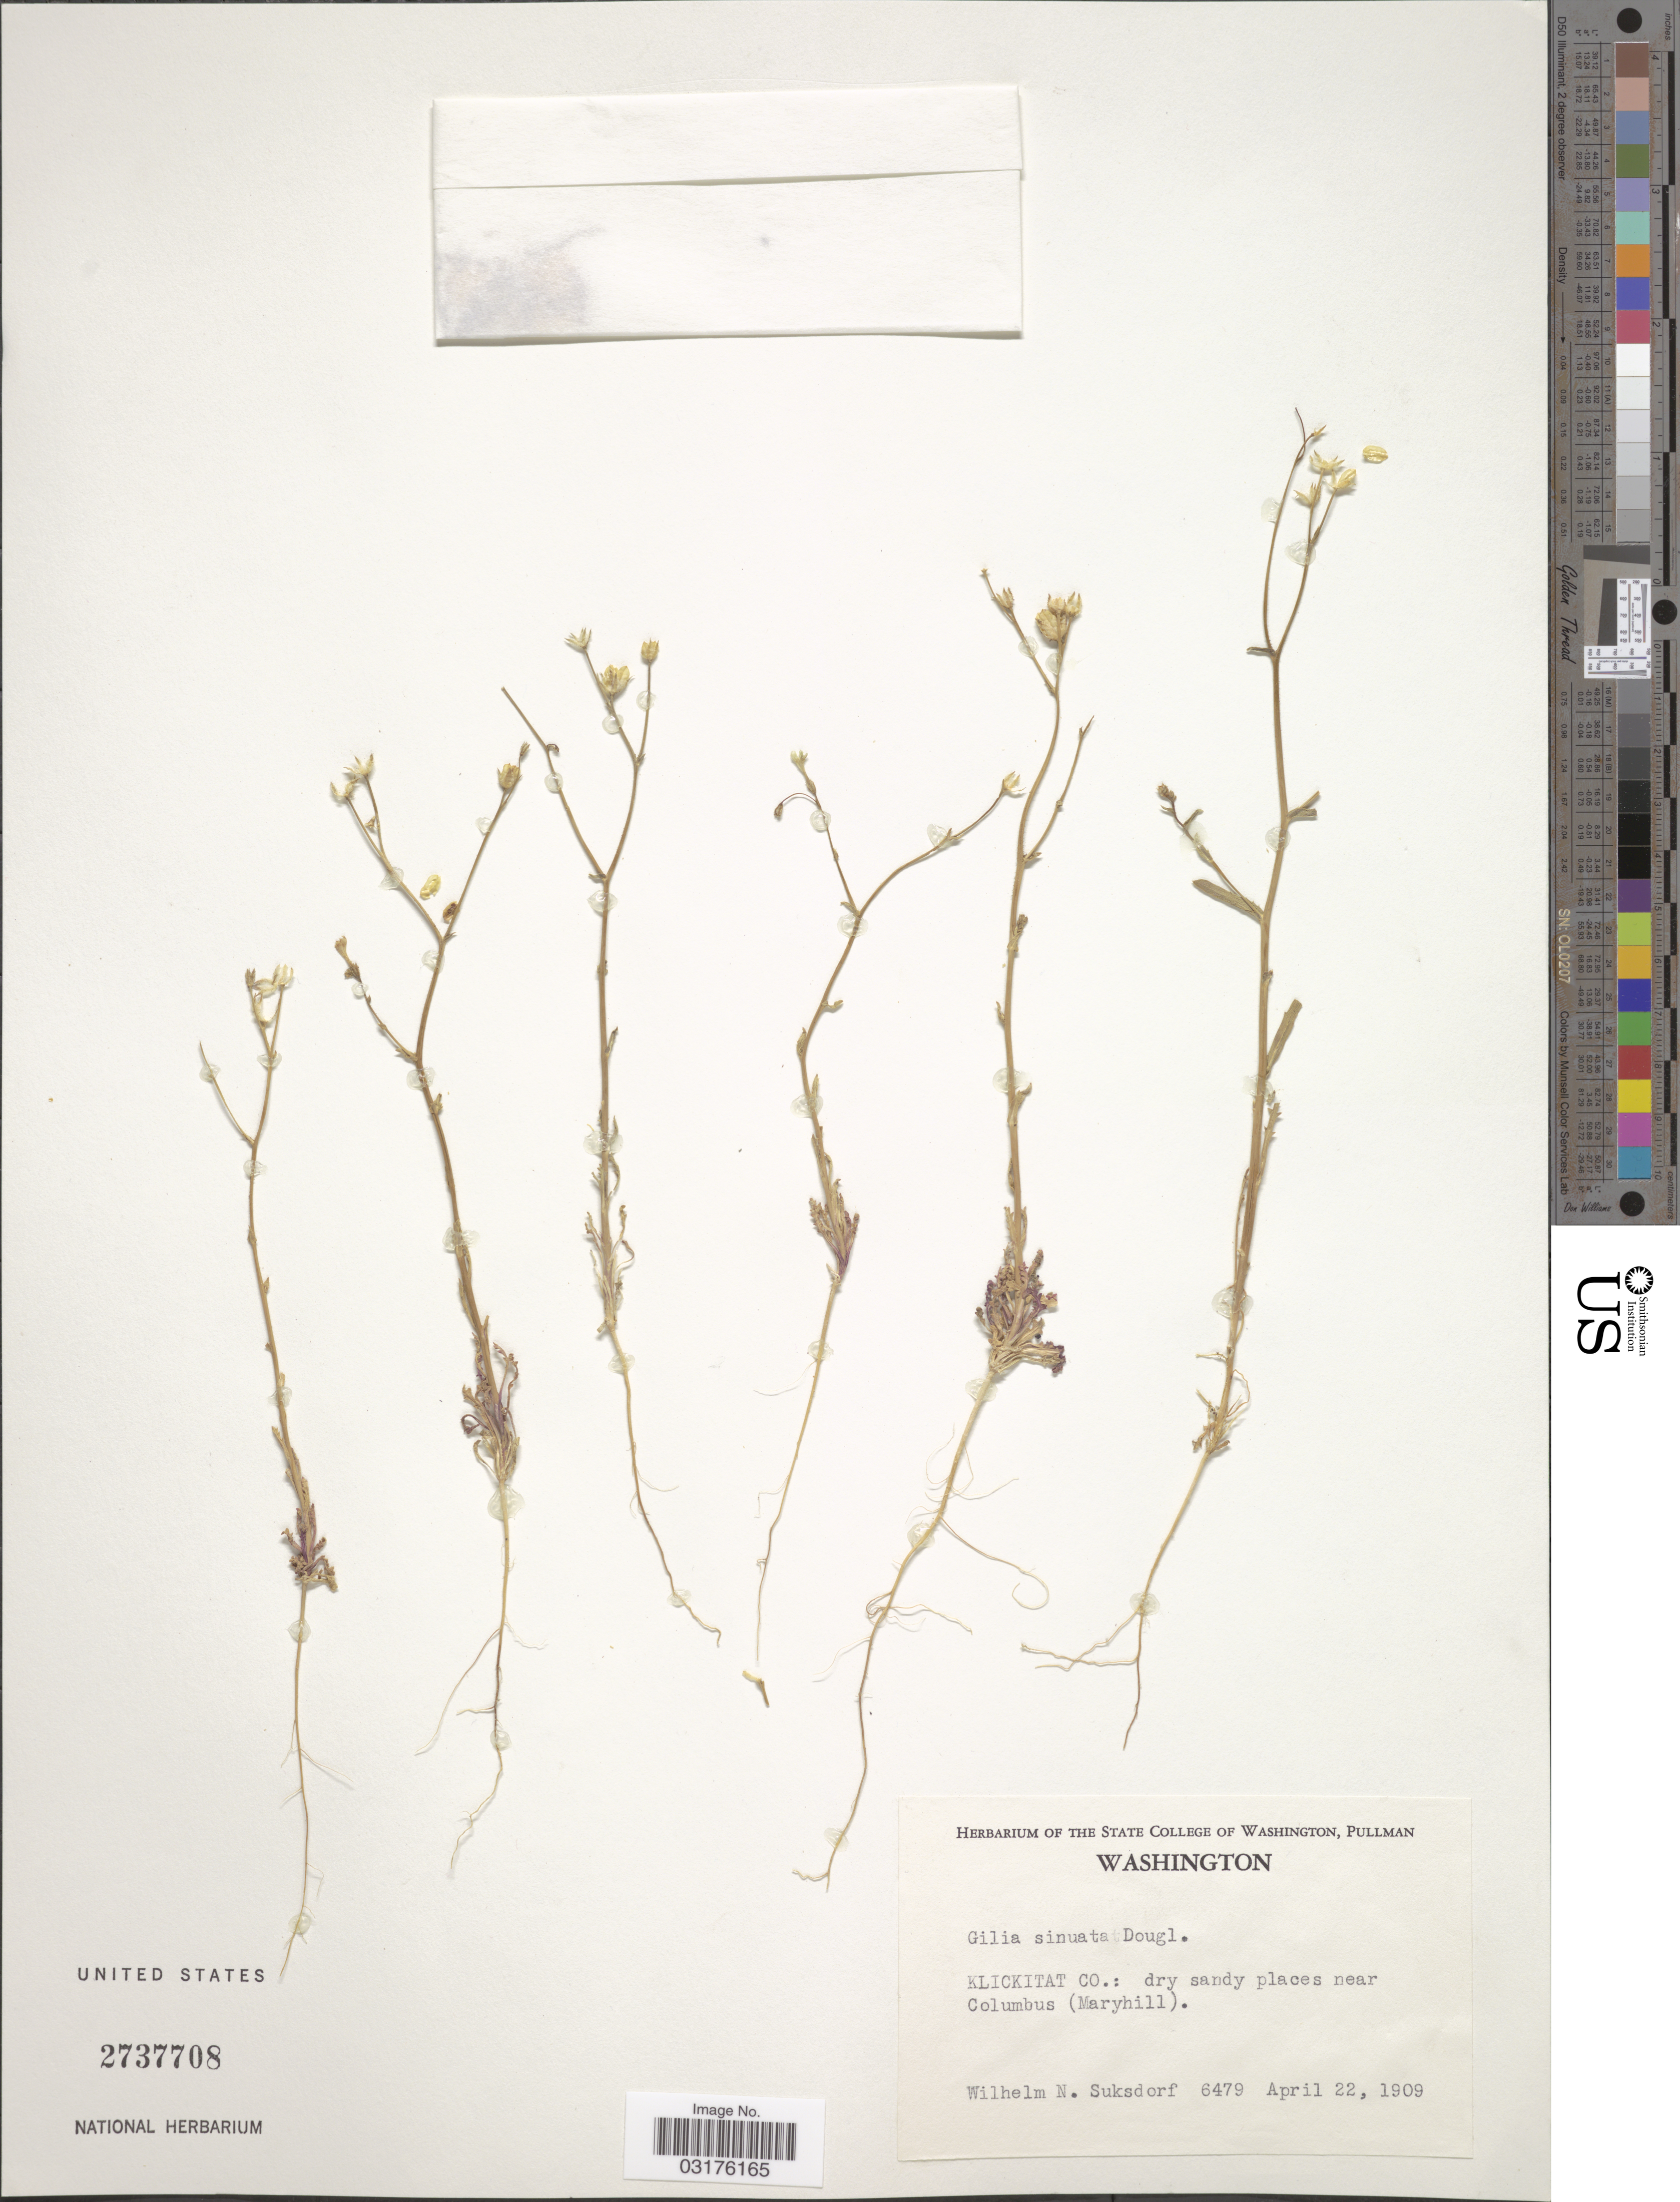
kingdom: Plantae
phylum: Tracheophyta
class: Magnoliopsida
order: Ericales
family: Polemoniaceae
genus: Gilia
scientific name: Gilia sinuata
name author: Douglas ex Benth.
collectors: W. N. Suksdorf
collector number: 6479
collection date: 1909-04-22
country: United States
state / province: Washington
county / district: Klickitat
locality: Klickitat Co.: dry sandy places near Columbus (Maryhill).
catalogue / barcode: US 2737708